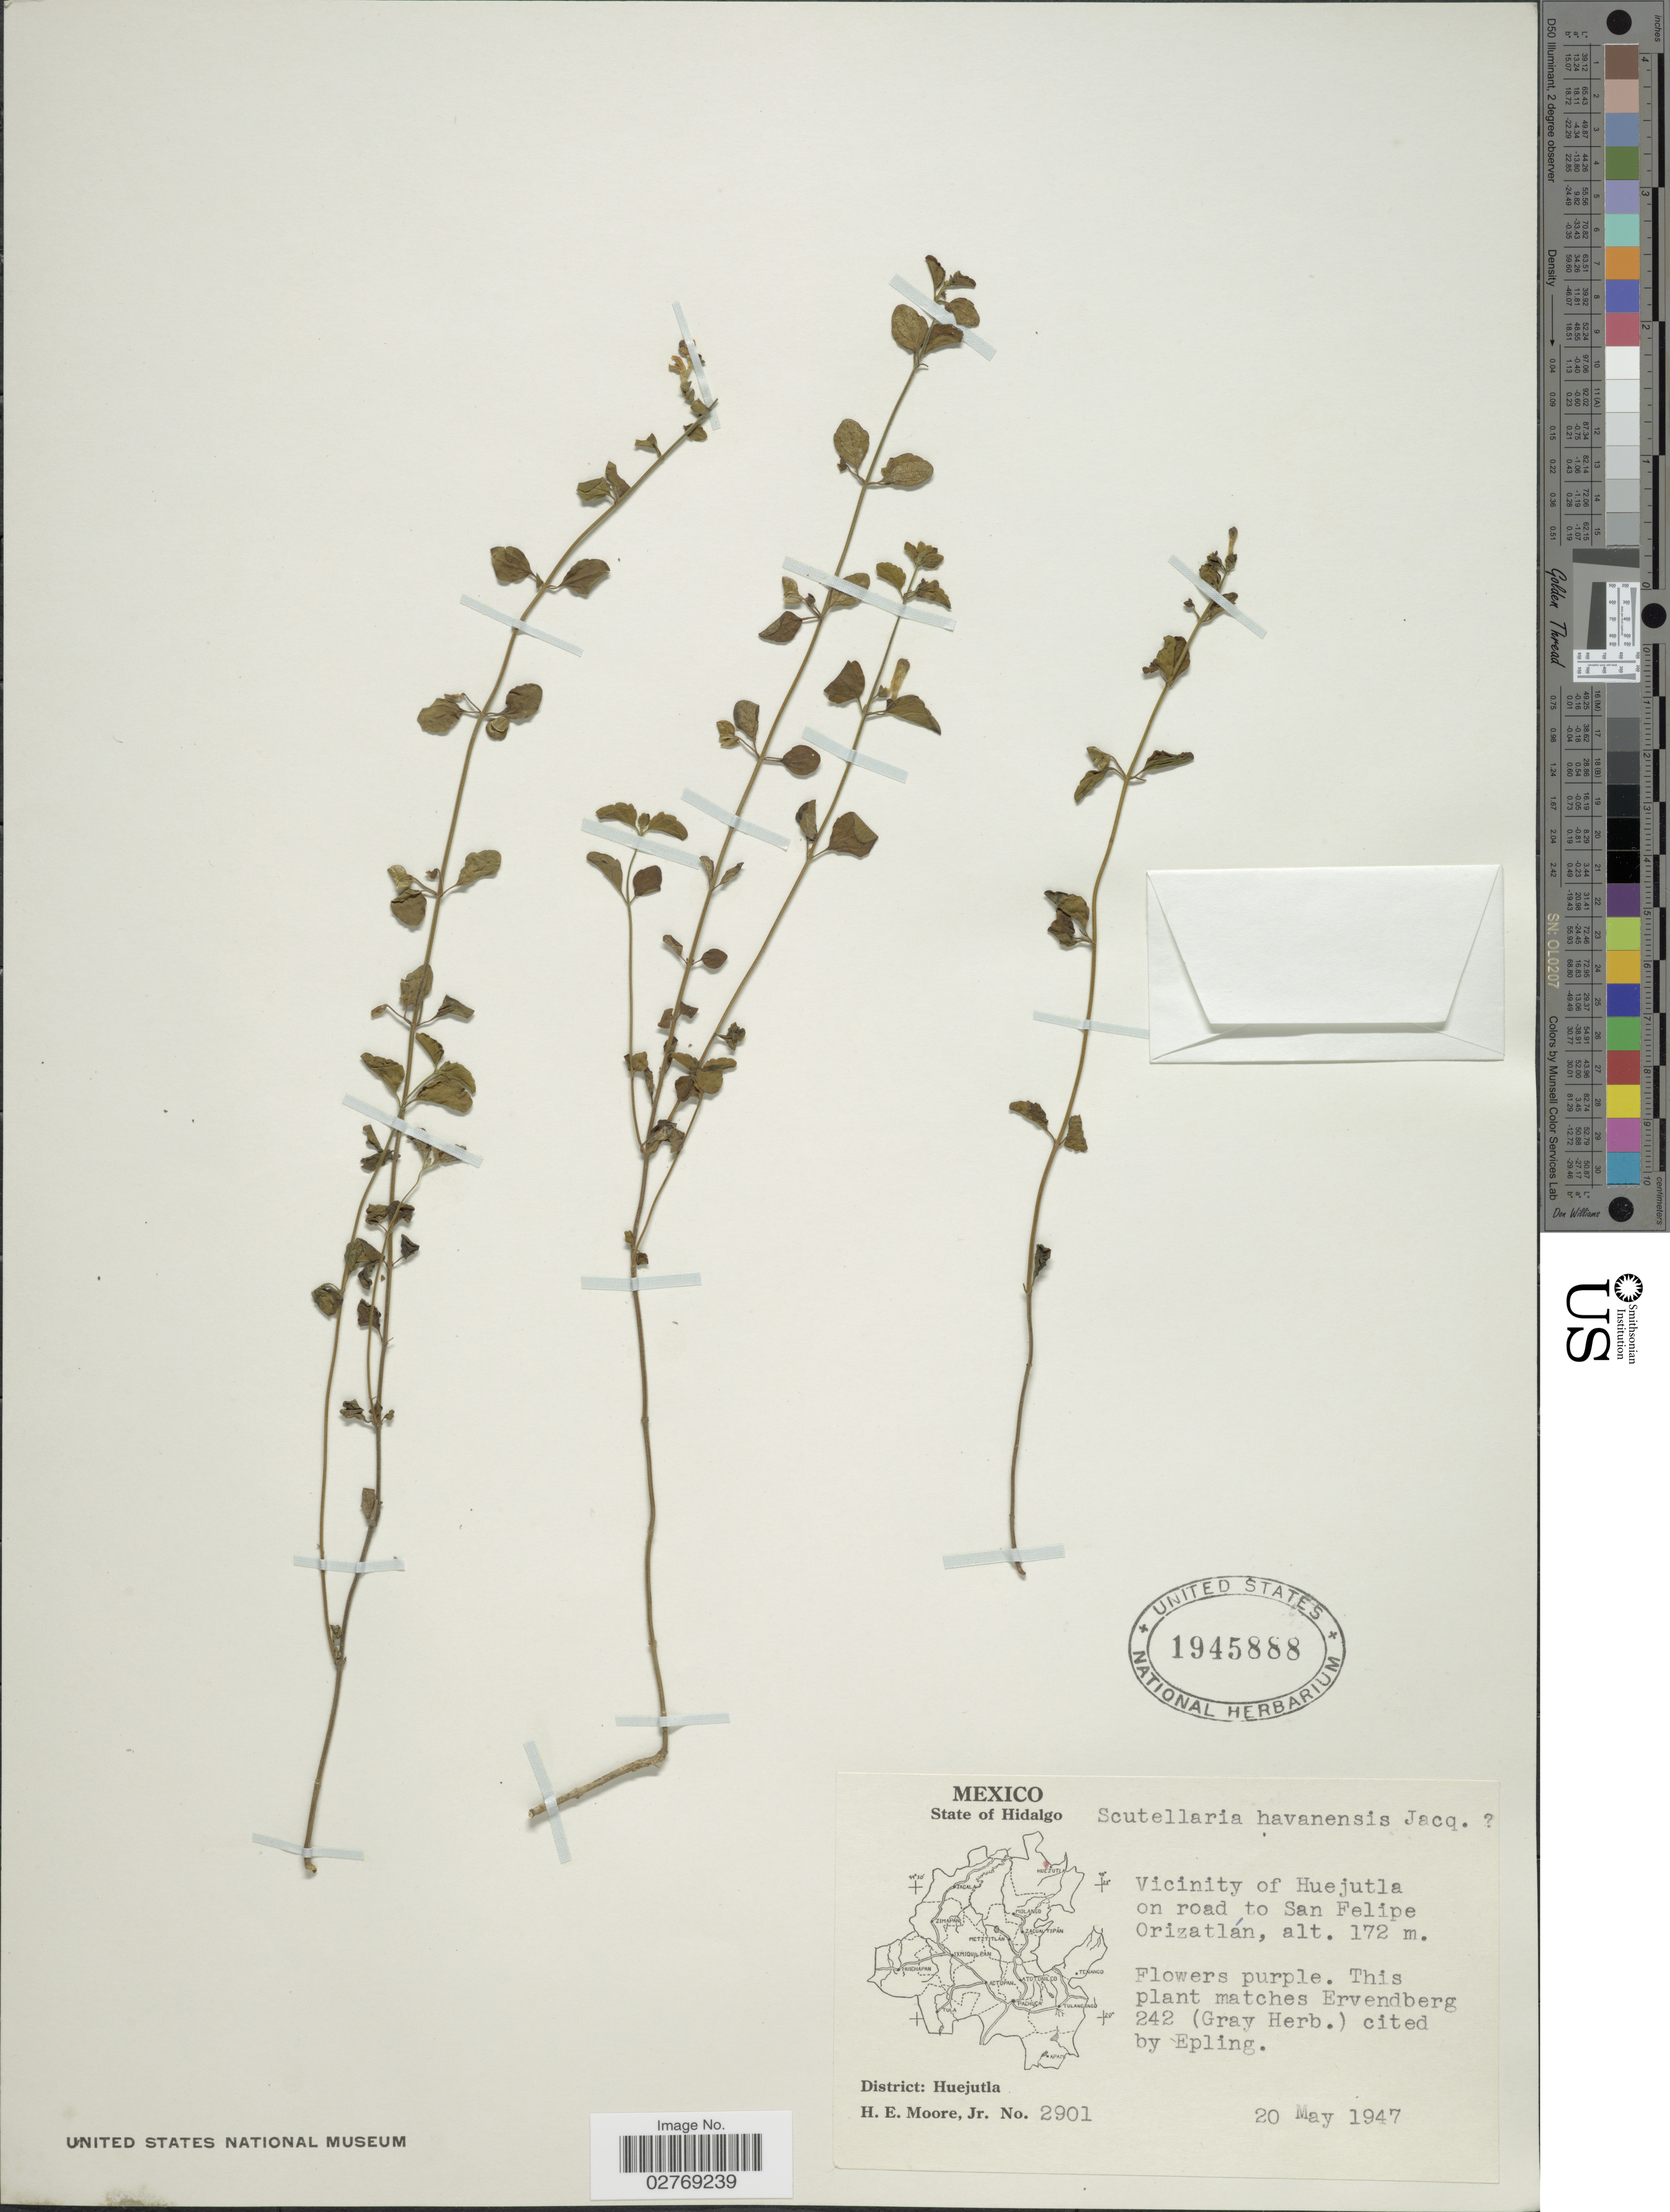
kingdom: Plantae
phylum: Tracheophyta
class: Magnoliopsida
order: Lamiales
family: Lamiaceae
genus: Scutellaria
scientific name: Scutellaria havanensis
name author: Jacq.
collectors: H. Moore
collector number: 2901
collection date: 1947-05-20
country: Mexico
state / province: Hidalgo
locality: Vicinity of Huejutla on road to San Felipe Orizatlán. District: Huejutla.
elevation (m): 172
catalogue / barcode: US 1945888